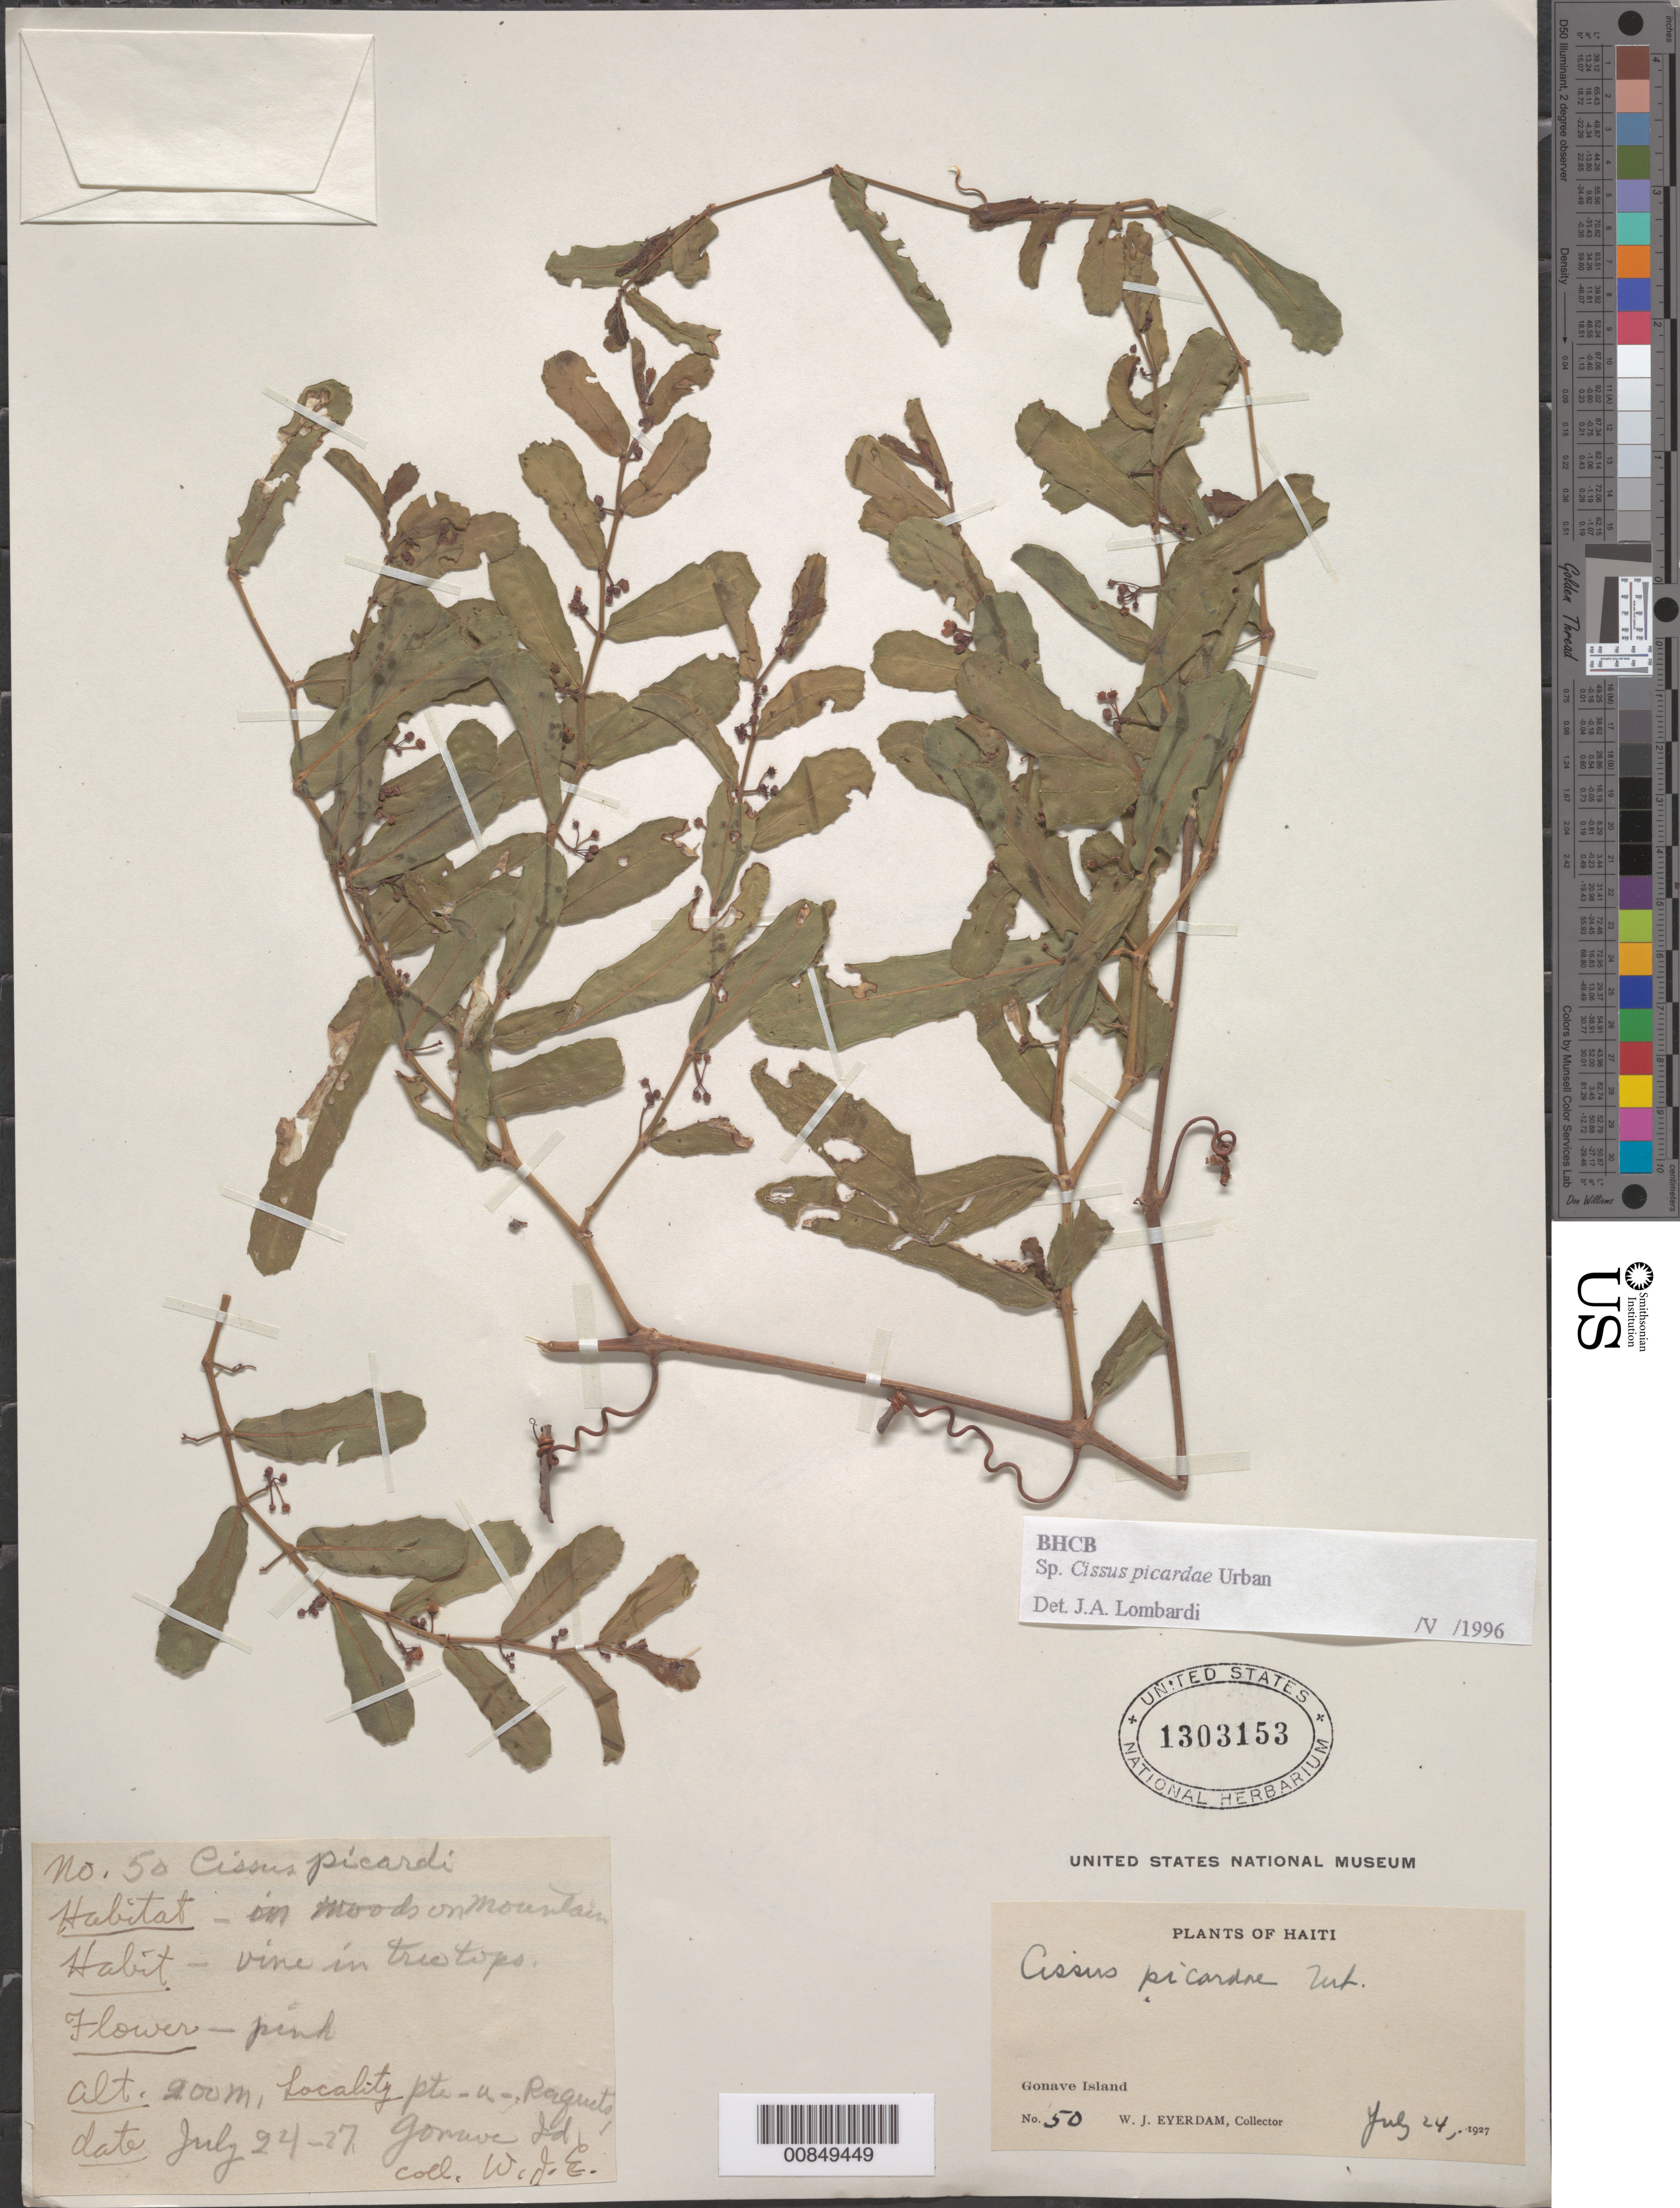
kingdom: Plantae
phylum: Tracheophyta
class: Magnoliopsida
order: Vitales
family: Vitaceae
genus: Cissus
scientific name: Cissus picardae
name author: Urb.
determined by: Lombardi, Julio A.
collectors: W. Everdam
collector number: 50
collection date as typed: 24 Hyk 1927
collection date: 1927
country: Haiti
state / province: Ouest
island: Île de la Gonâve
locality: Pte-a-Raquette, Gonaive Rd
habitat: In treetops, in woods on mountain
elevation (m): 200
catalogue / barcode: US 1303153